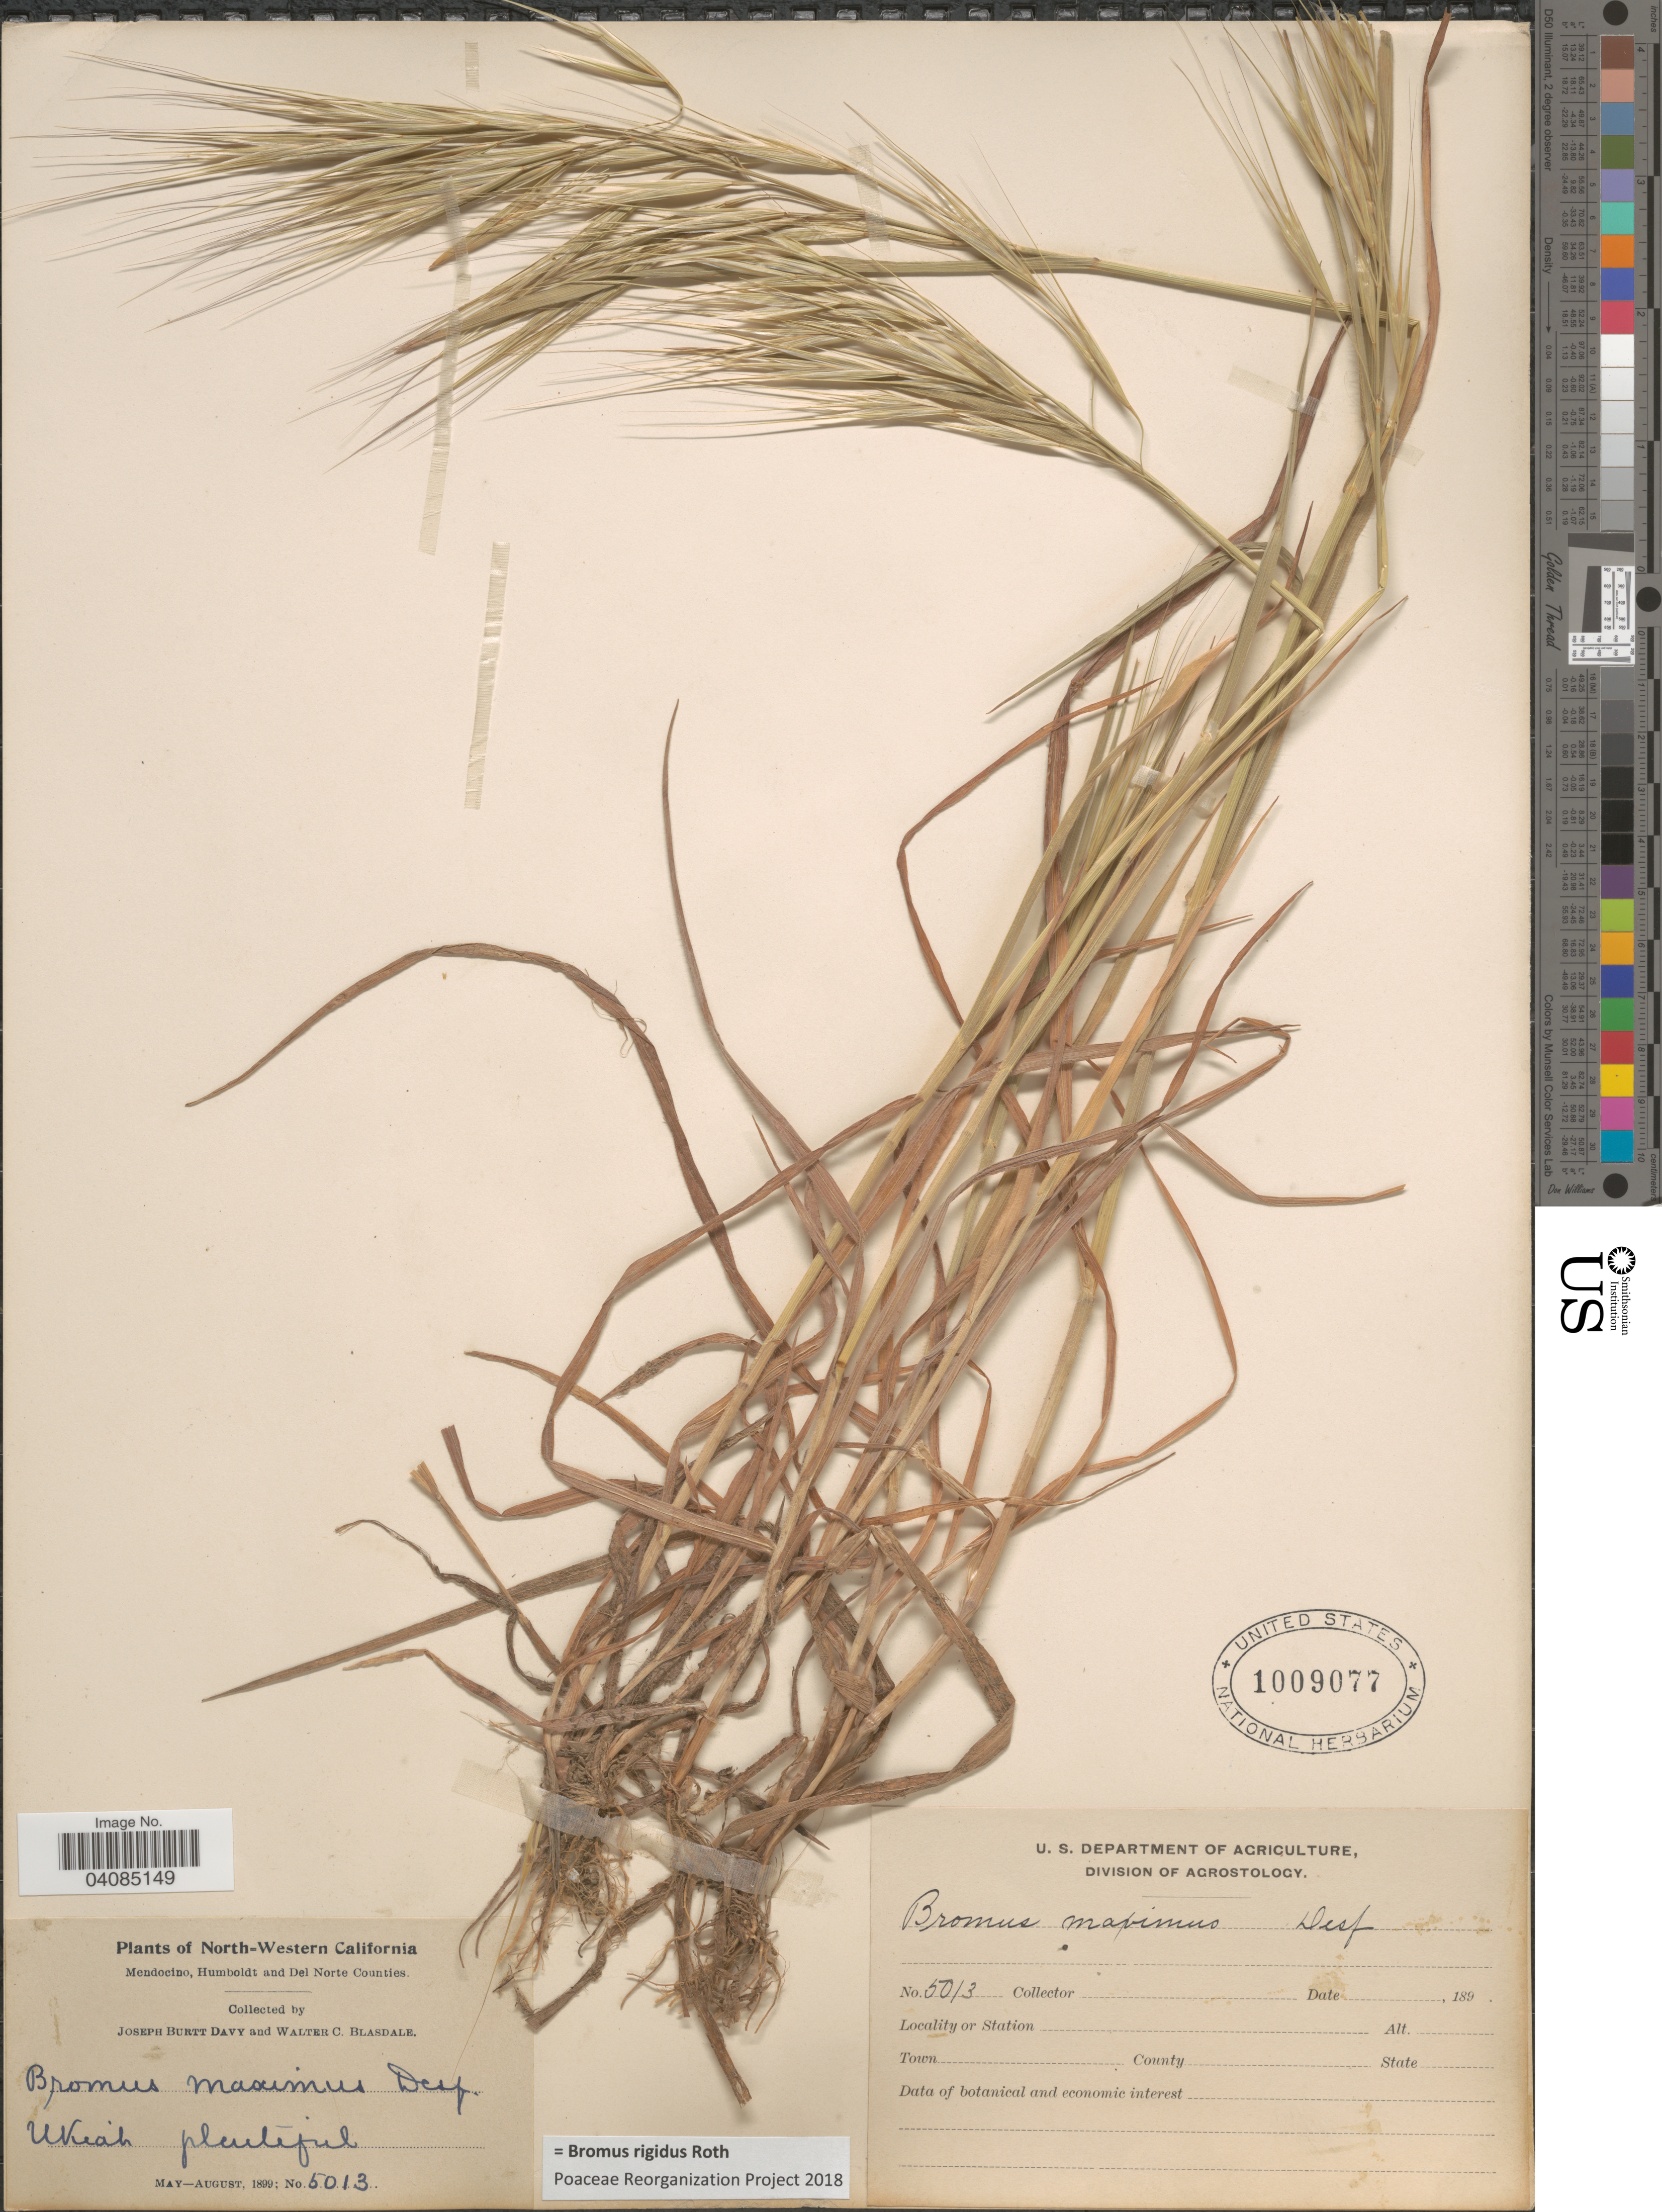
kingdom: Plantae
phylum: Tracheophyta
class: Liliopsida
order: Poales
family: Poaceae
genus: Bromus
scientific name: Bromus rigidus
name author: Roth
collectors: J. Burtt Davy & W. Blasdale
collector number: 5013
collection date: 1899-05/1899-08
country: United States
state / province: California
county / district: Mendocino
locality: North-Western California. Mendocino, Humboldt and Del Norte Counties. Ukiah plentiful.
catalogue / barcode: US 1009077